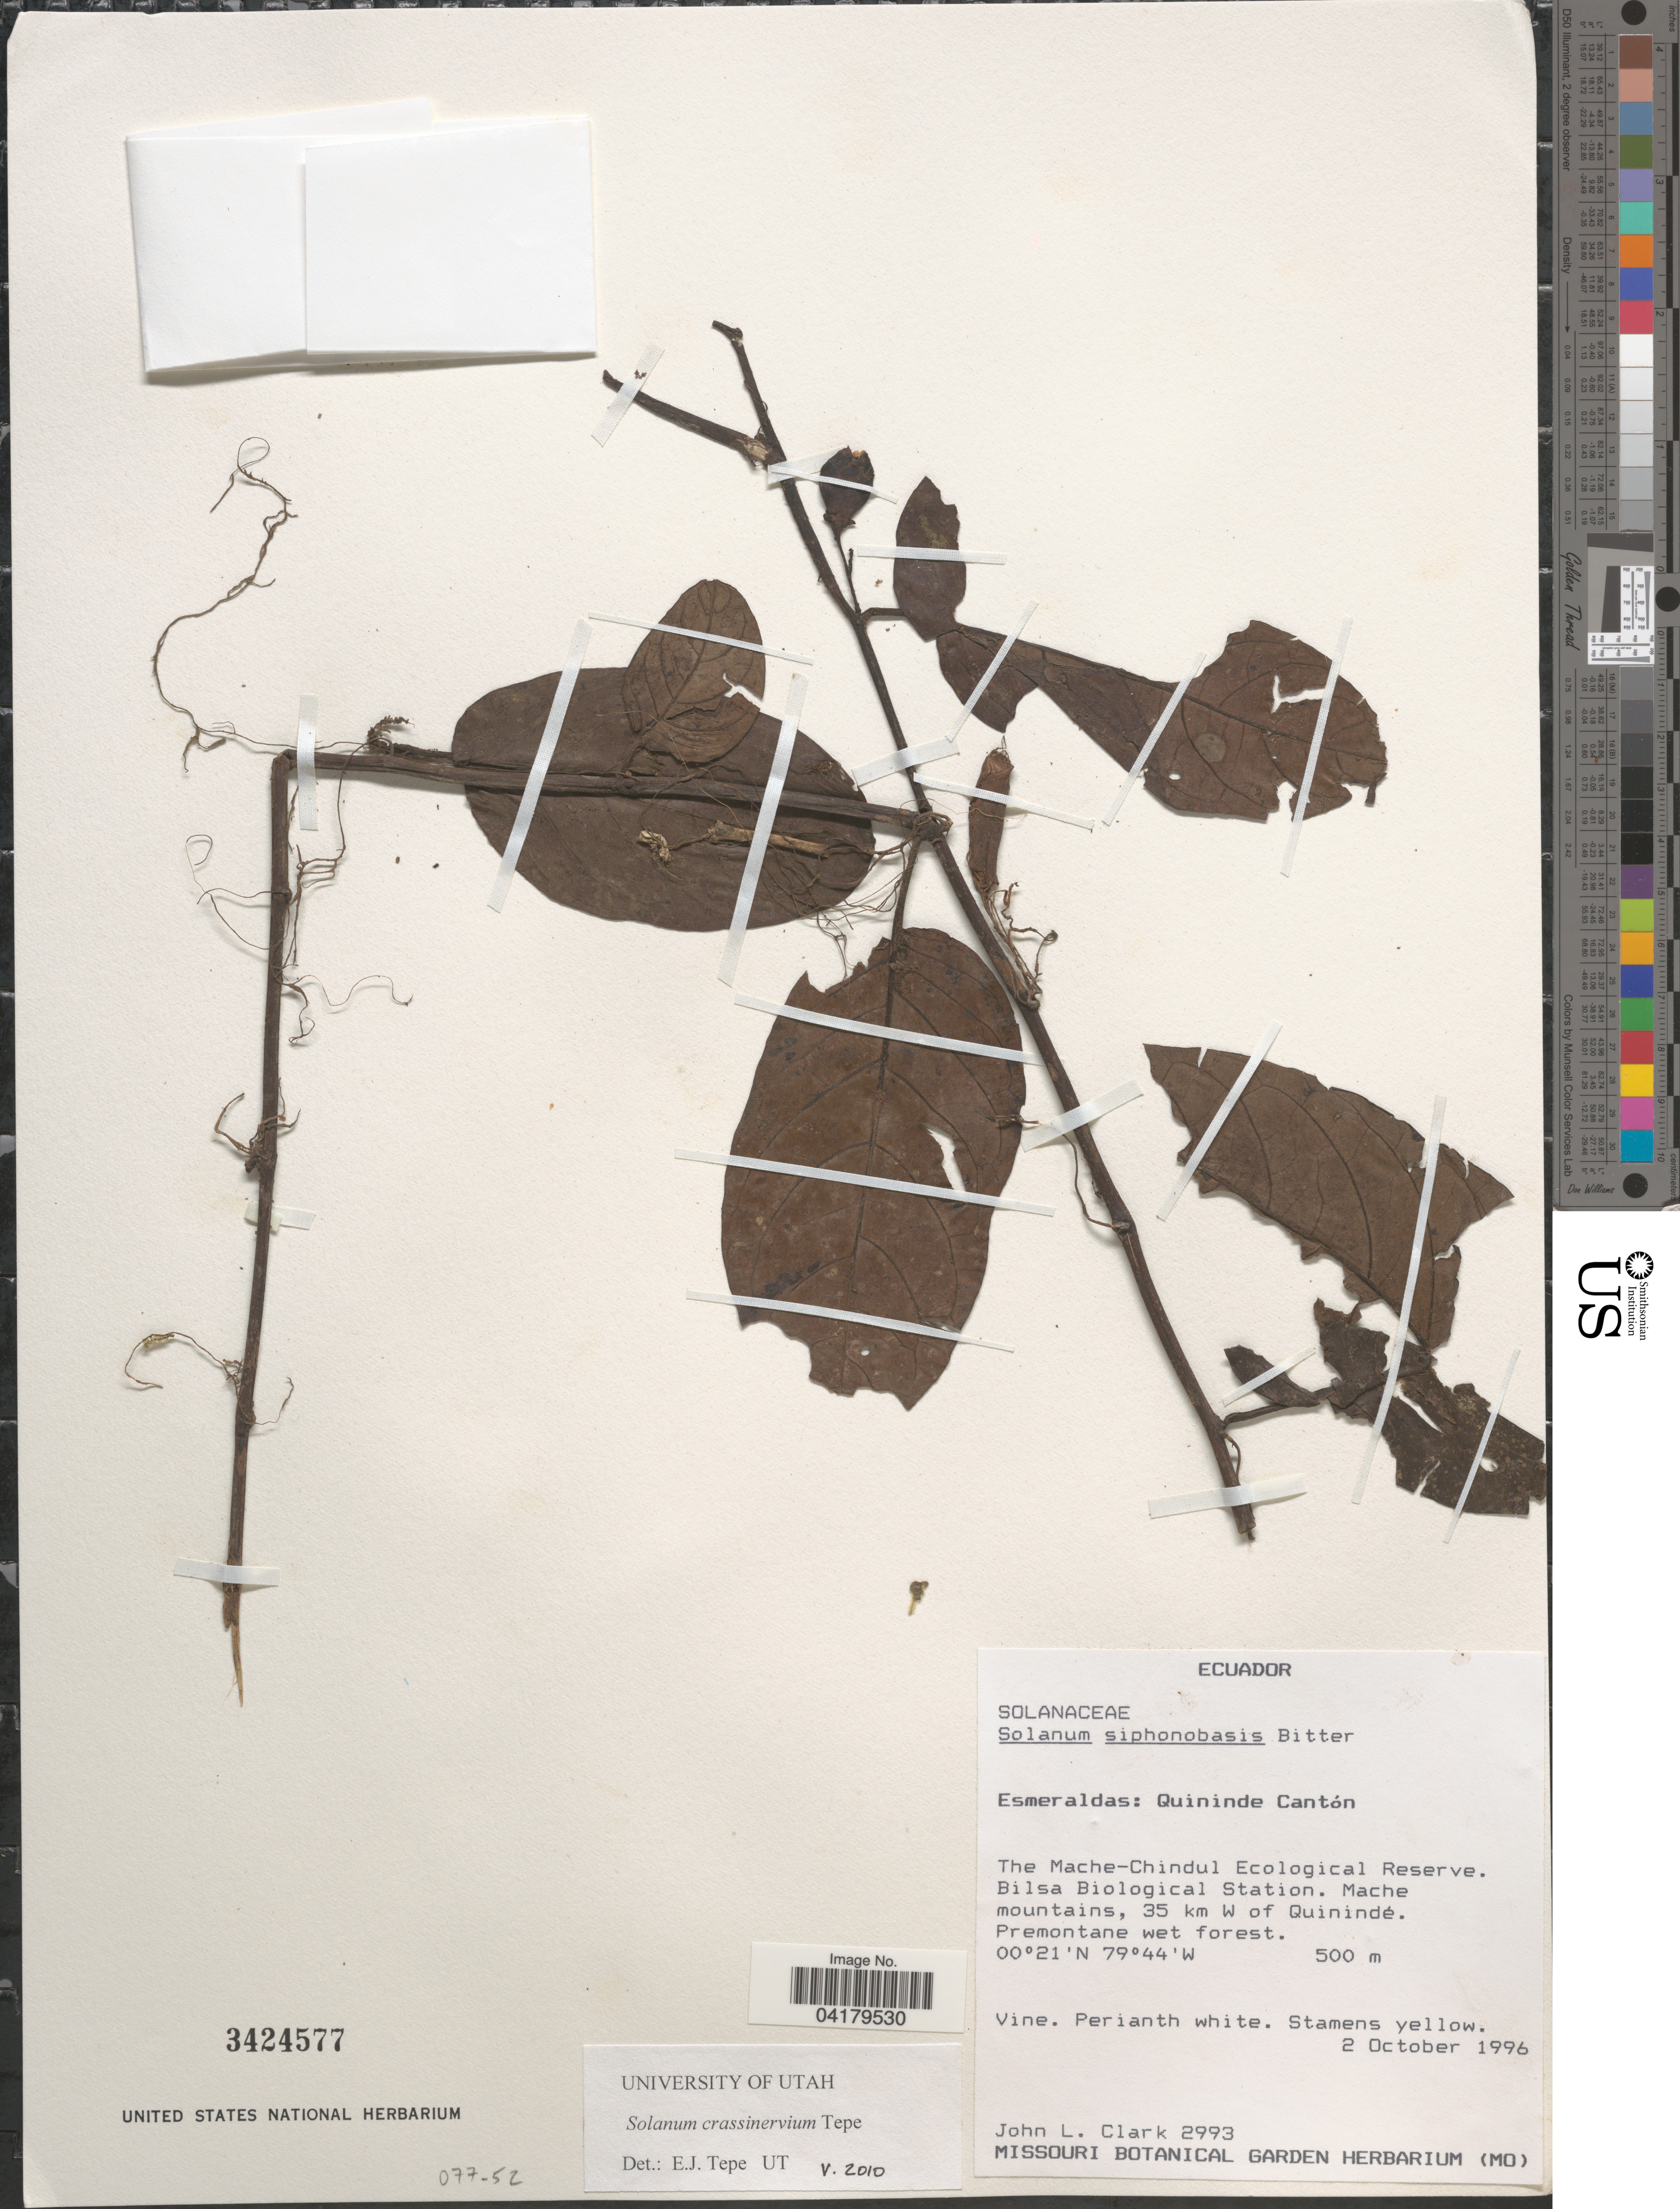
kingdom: Plantae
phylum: Tracheophyta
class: Magnoliopsida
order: Solanales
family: Solanaceae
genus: Solanum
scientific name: Solanum crassinervium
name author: Tepe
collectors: J. L. Clark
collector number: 2993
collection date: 1996-10-02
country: Ecuador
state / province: Esmeraldas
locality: Quininde Cantón. The Mache-Chindul Ecological Reserve. Bilsa Biological Station. Mache mountains, 35 km W of Quinindé.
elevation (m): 500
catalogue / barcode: US 3424577